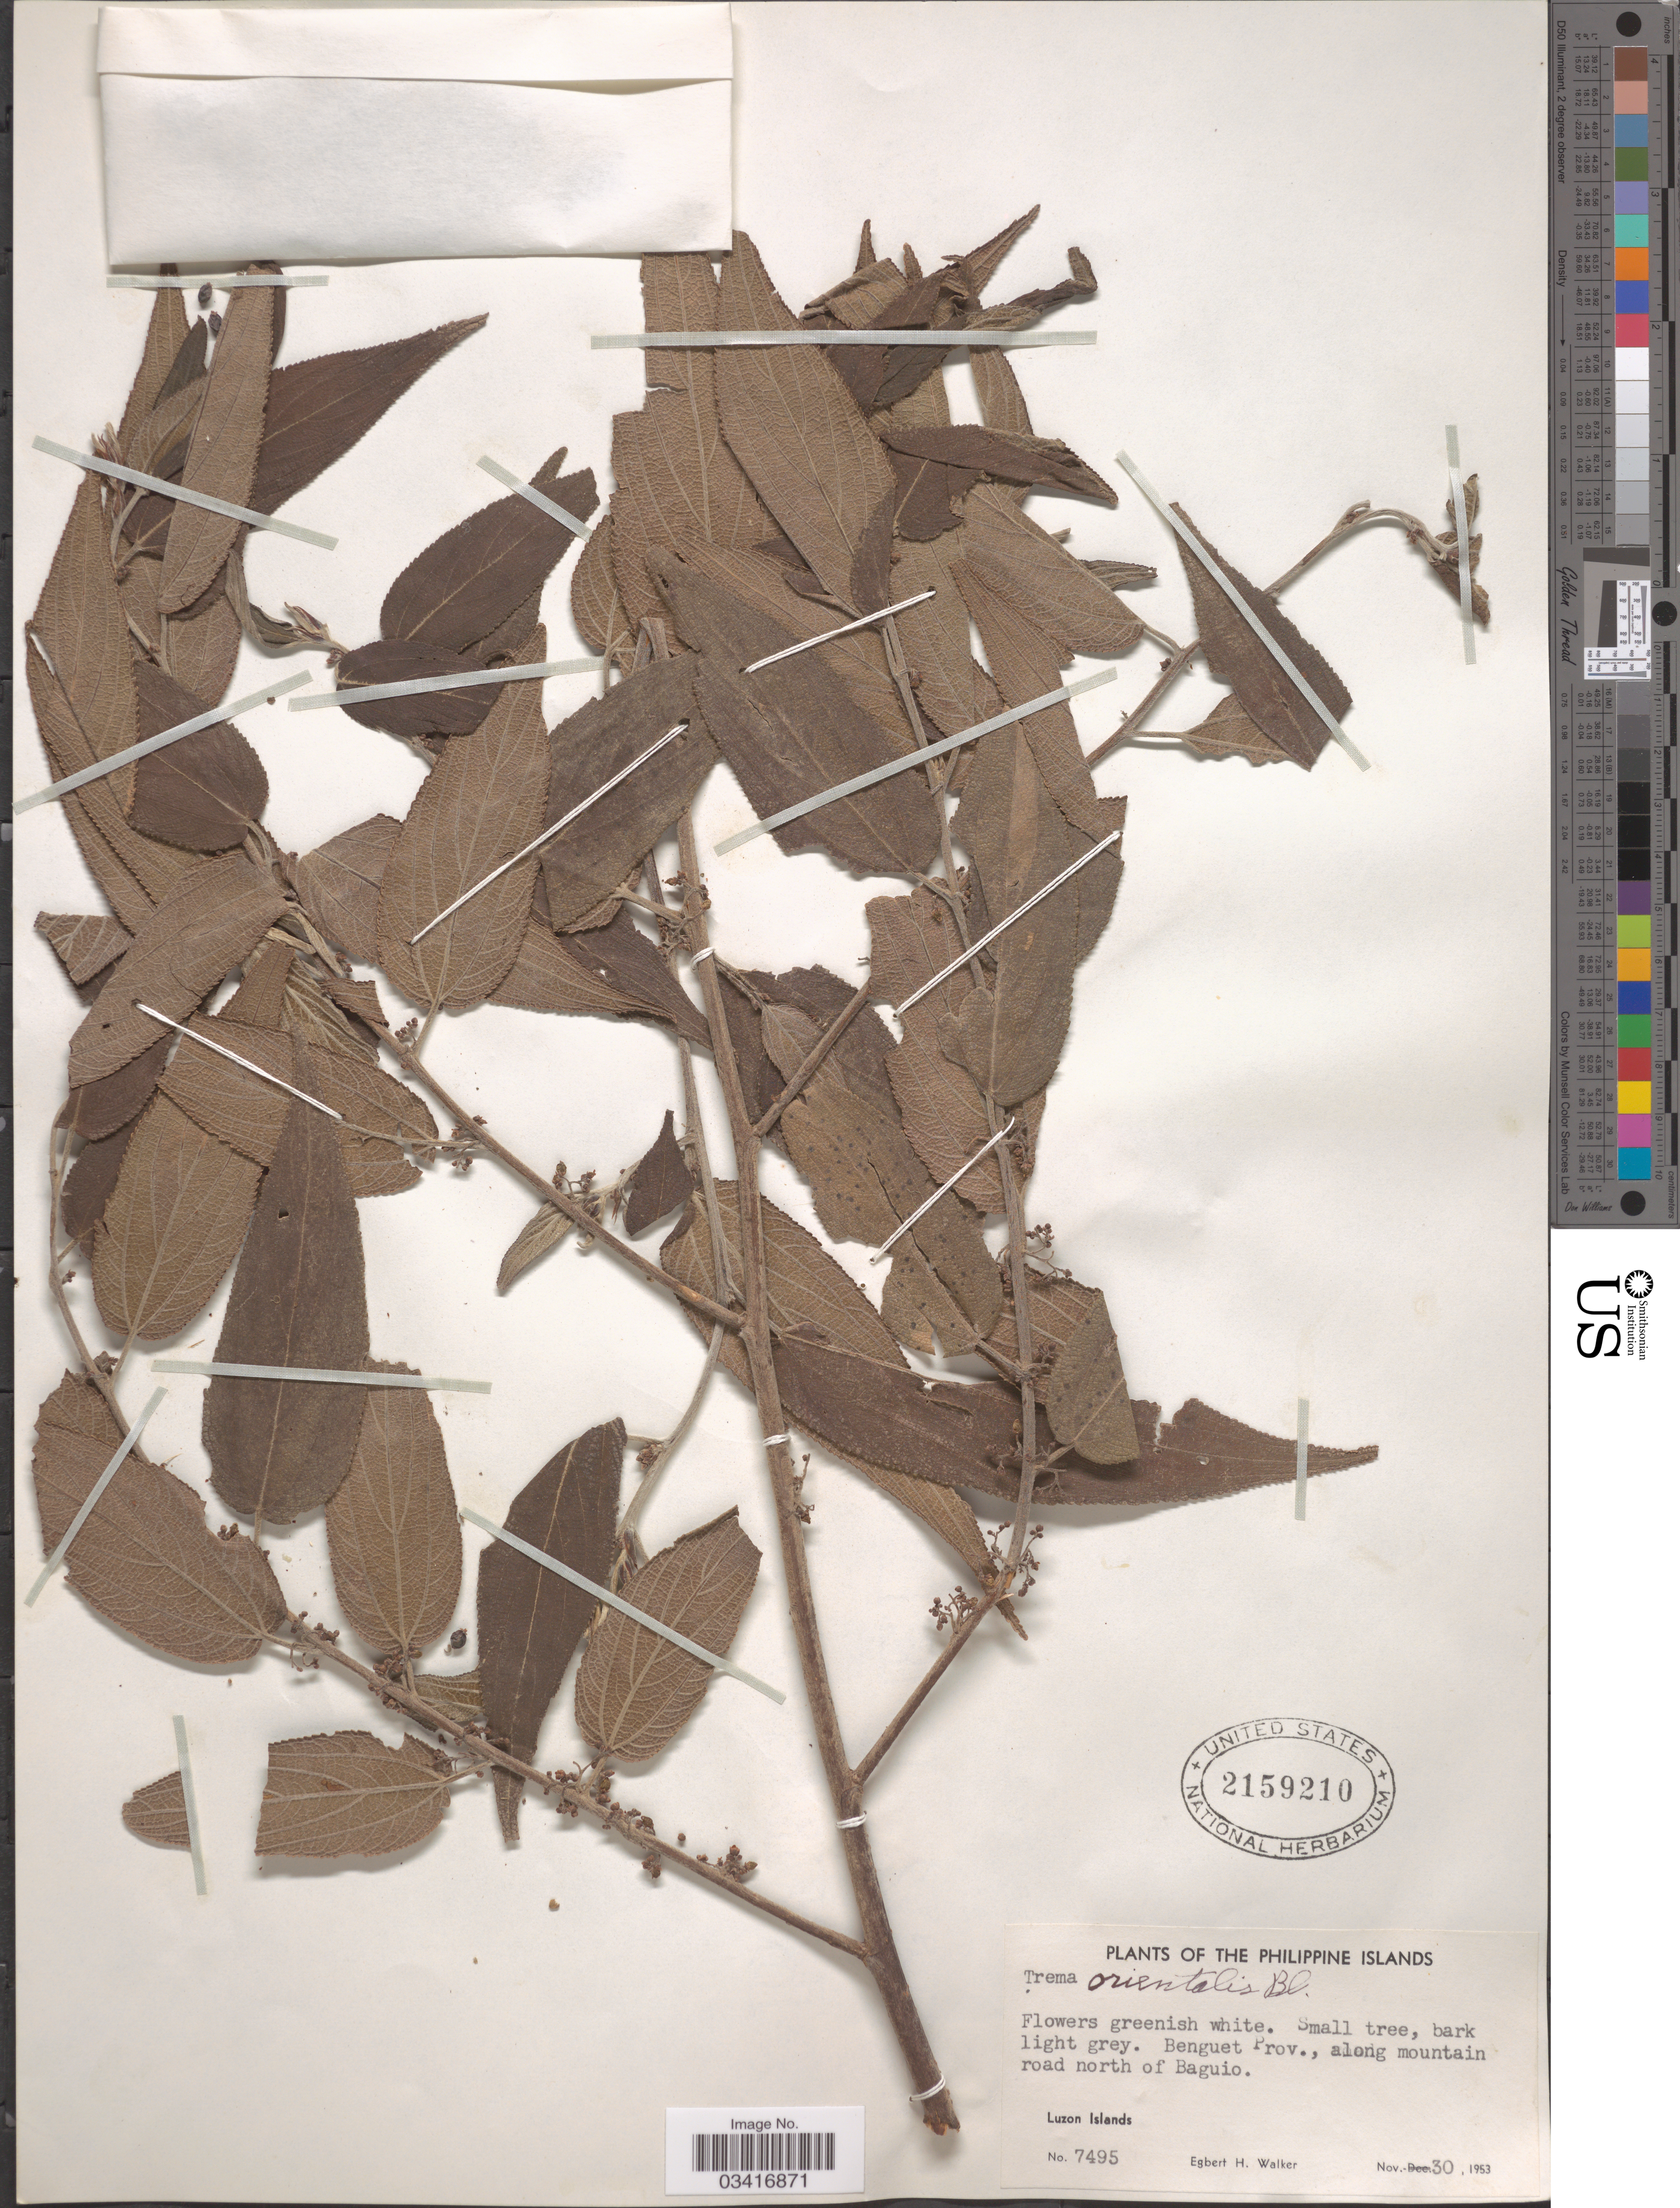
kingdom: Plantae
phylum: Tracheophyta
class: Magnoliopsida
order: Rosales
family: Cannabaceae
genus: Trema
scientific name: Trema orientale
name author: (L.) Blume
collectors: E. H. Walker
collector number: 7495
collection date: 1953-11-30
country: Philippines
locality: Benguet Prov., along mountain road north of Baguio. Luzon Islands.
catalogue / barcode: US 2159210